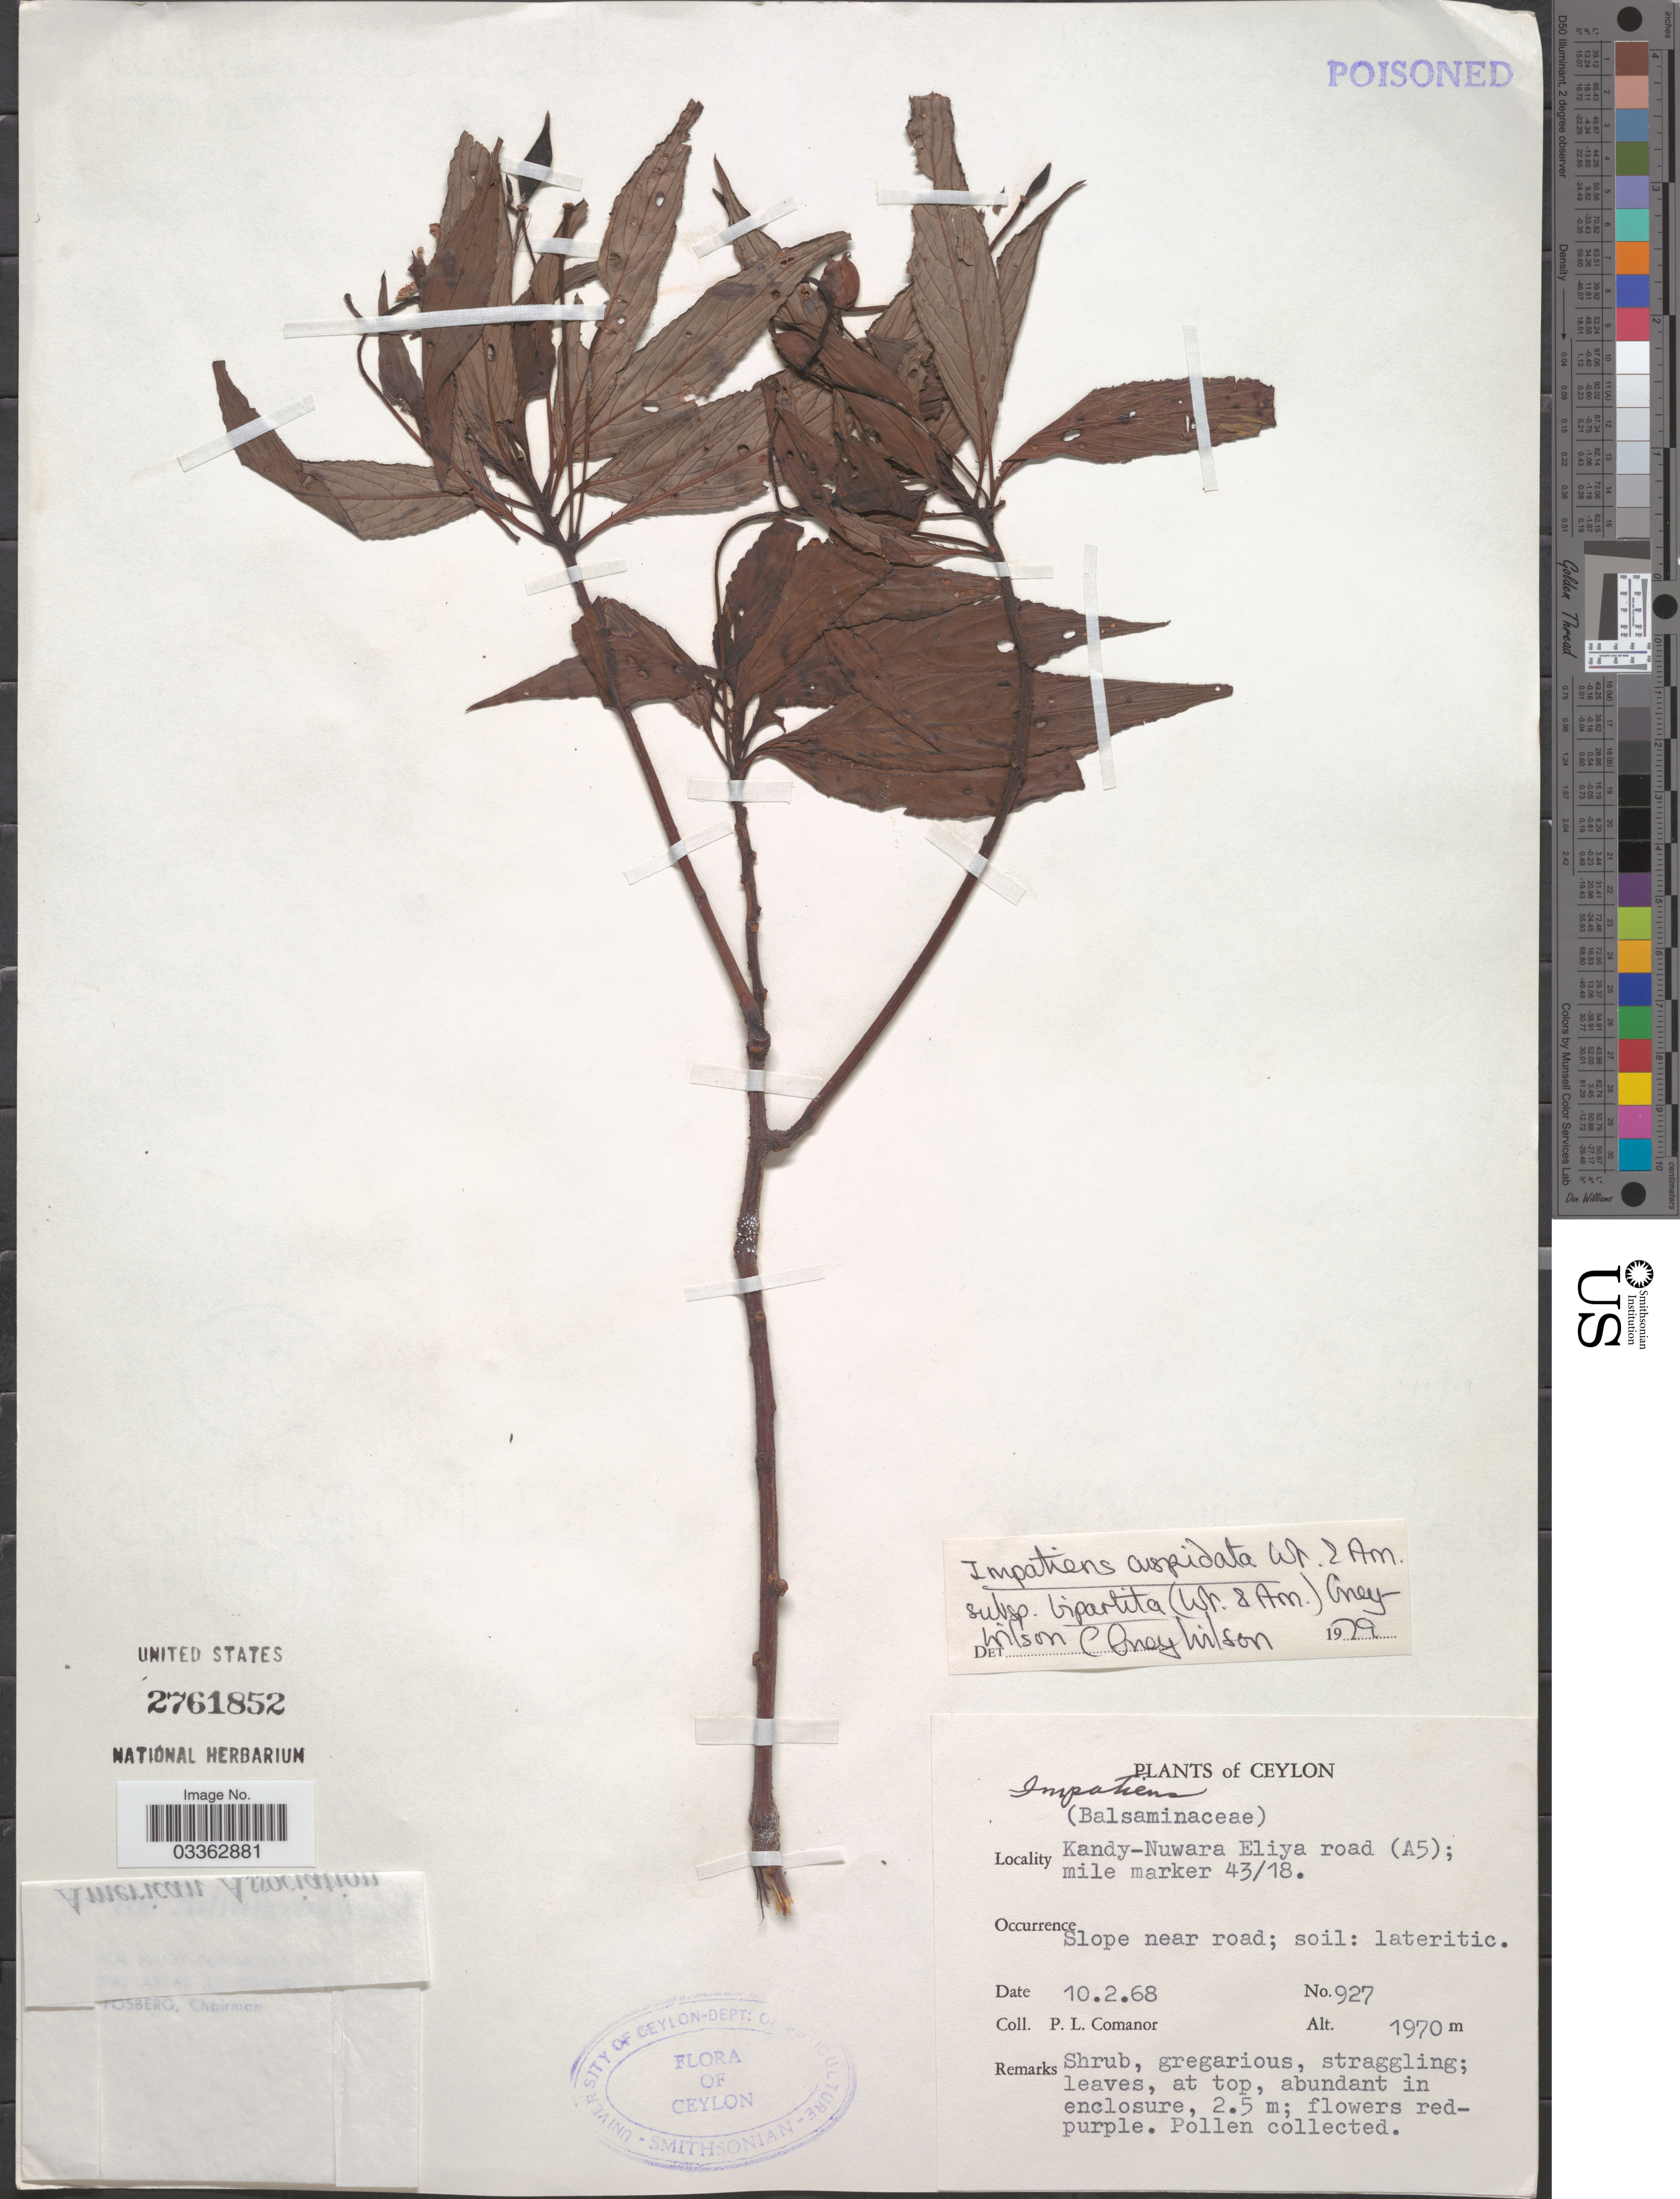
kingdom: Plantae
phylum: Tracheophyta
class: Magnoliopsida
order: Ericales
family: Balsaminaceae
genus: Impatiens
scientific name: Impatiens cuspidata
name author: Wight & Arn.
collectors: P. Comanor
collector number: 927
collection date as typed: Transcribed d/m/y: 10/2/68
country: Sri Lanka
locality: Ceylon. Kandy-Nuwara Eliya road (A5); mile marker 43/18.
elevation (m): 1970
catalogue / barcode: US 2761852